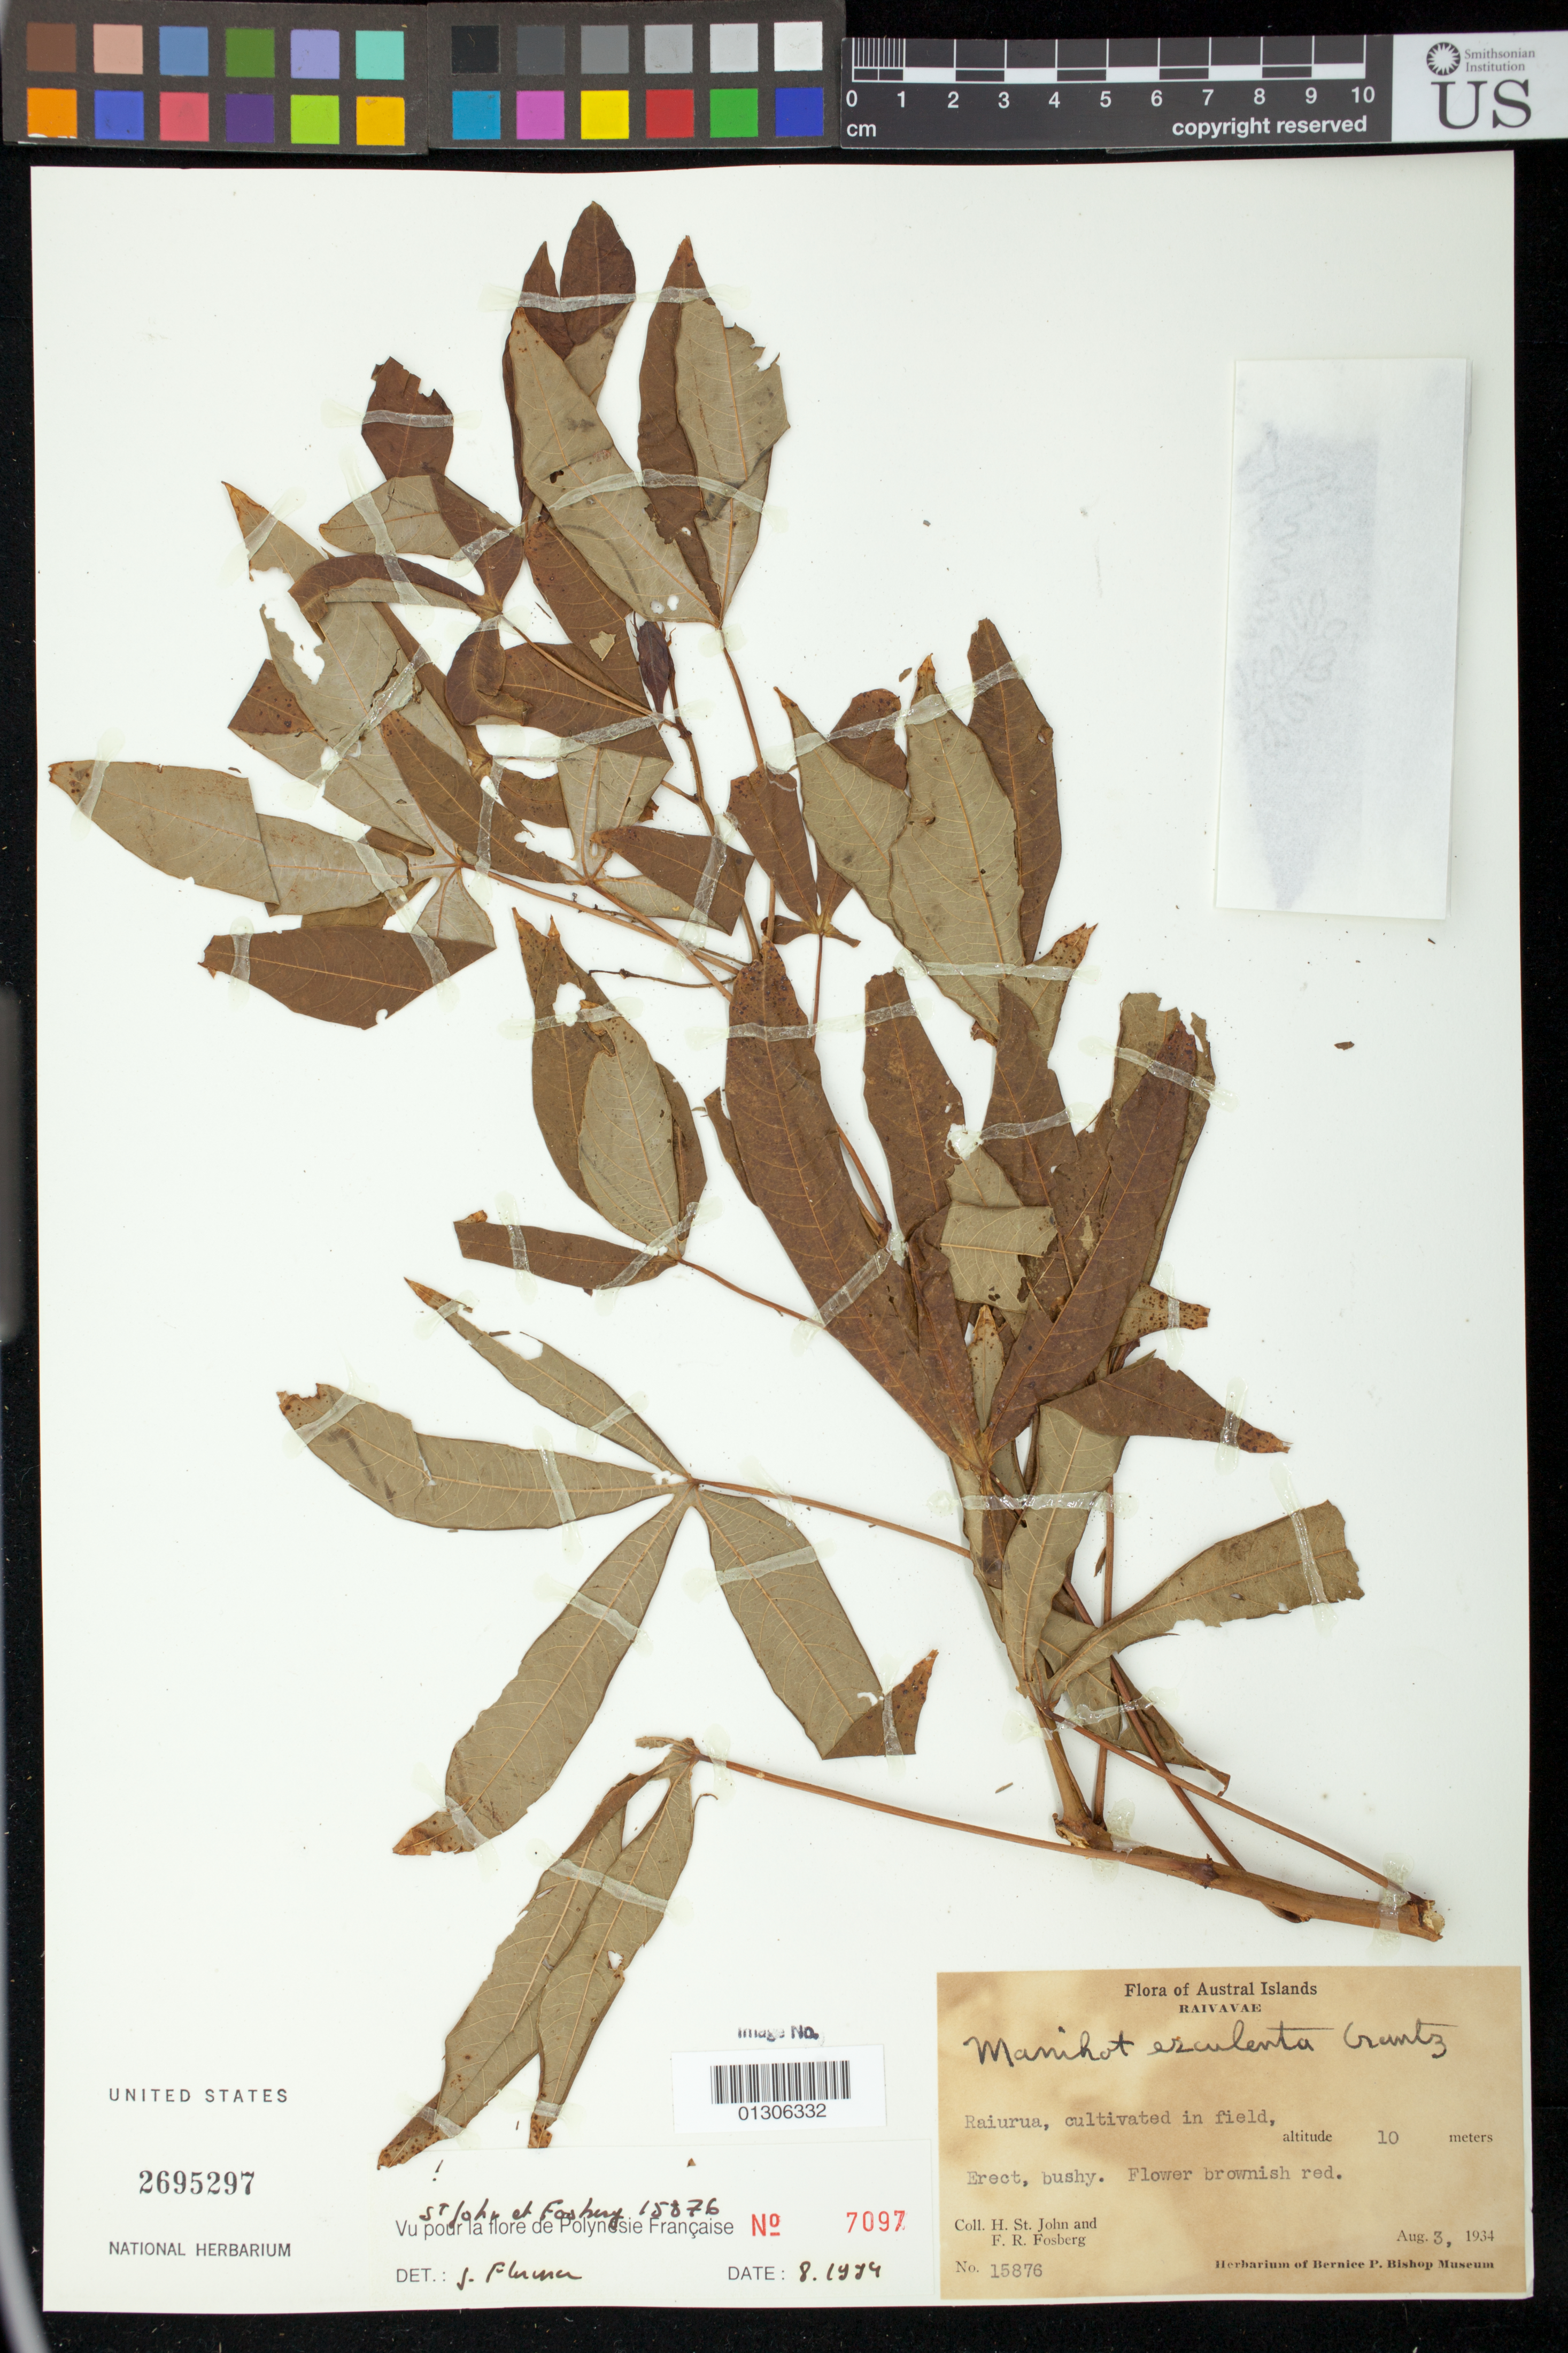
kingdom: Plantae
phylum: Tracheophyta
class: Magnoliopsida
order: Malpighiales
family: Euphorbiaceae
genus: Manihot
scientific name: Manihot esculenta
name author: Crantz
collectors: H. St. John & F. R. Fosberg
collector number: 15876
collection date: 1934-08-03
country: French Polynesia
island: Raivavae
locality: Raivavae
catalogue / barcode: US 2695297